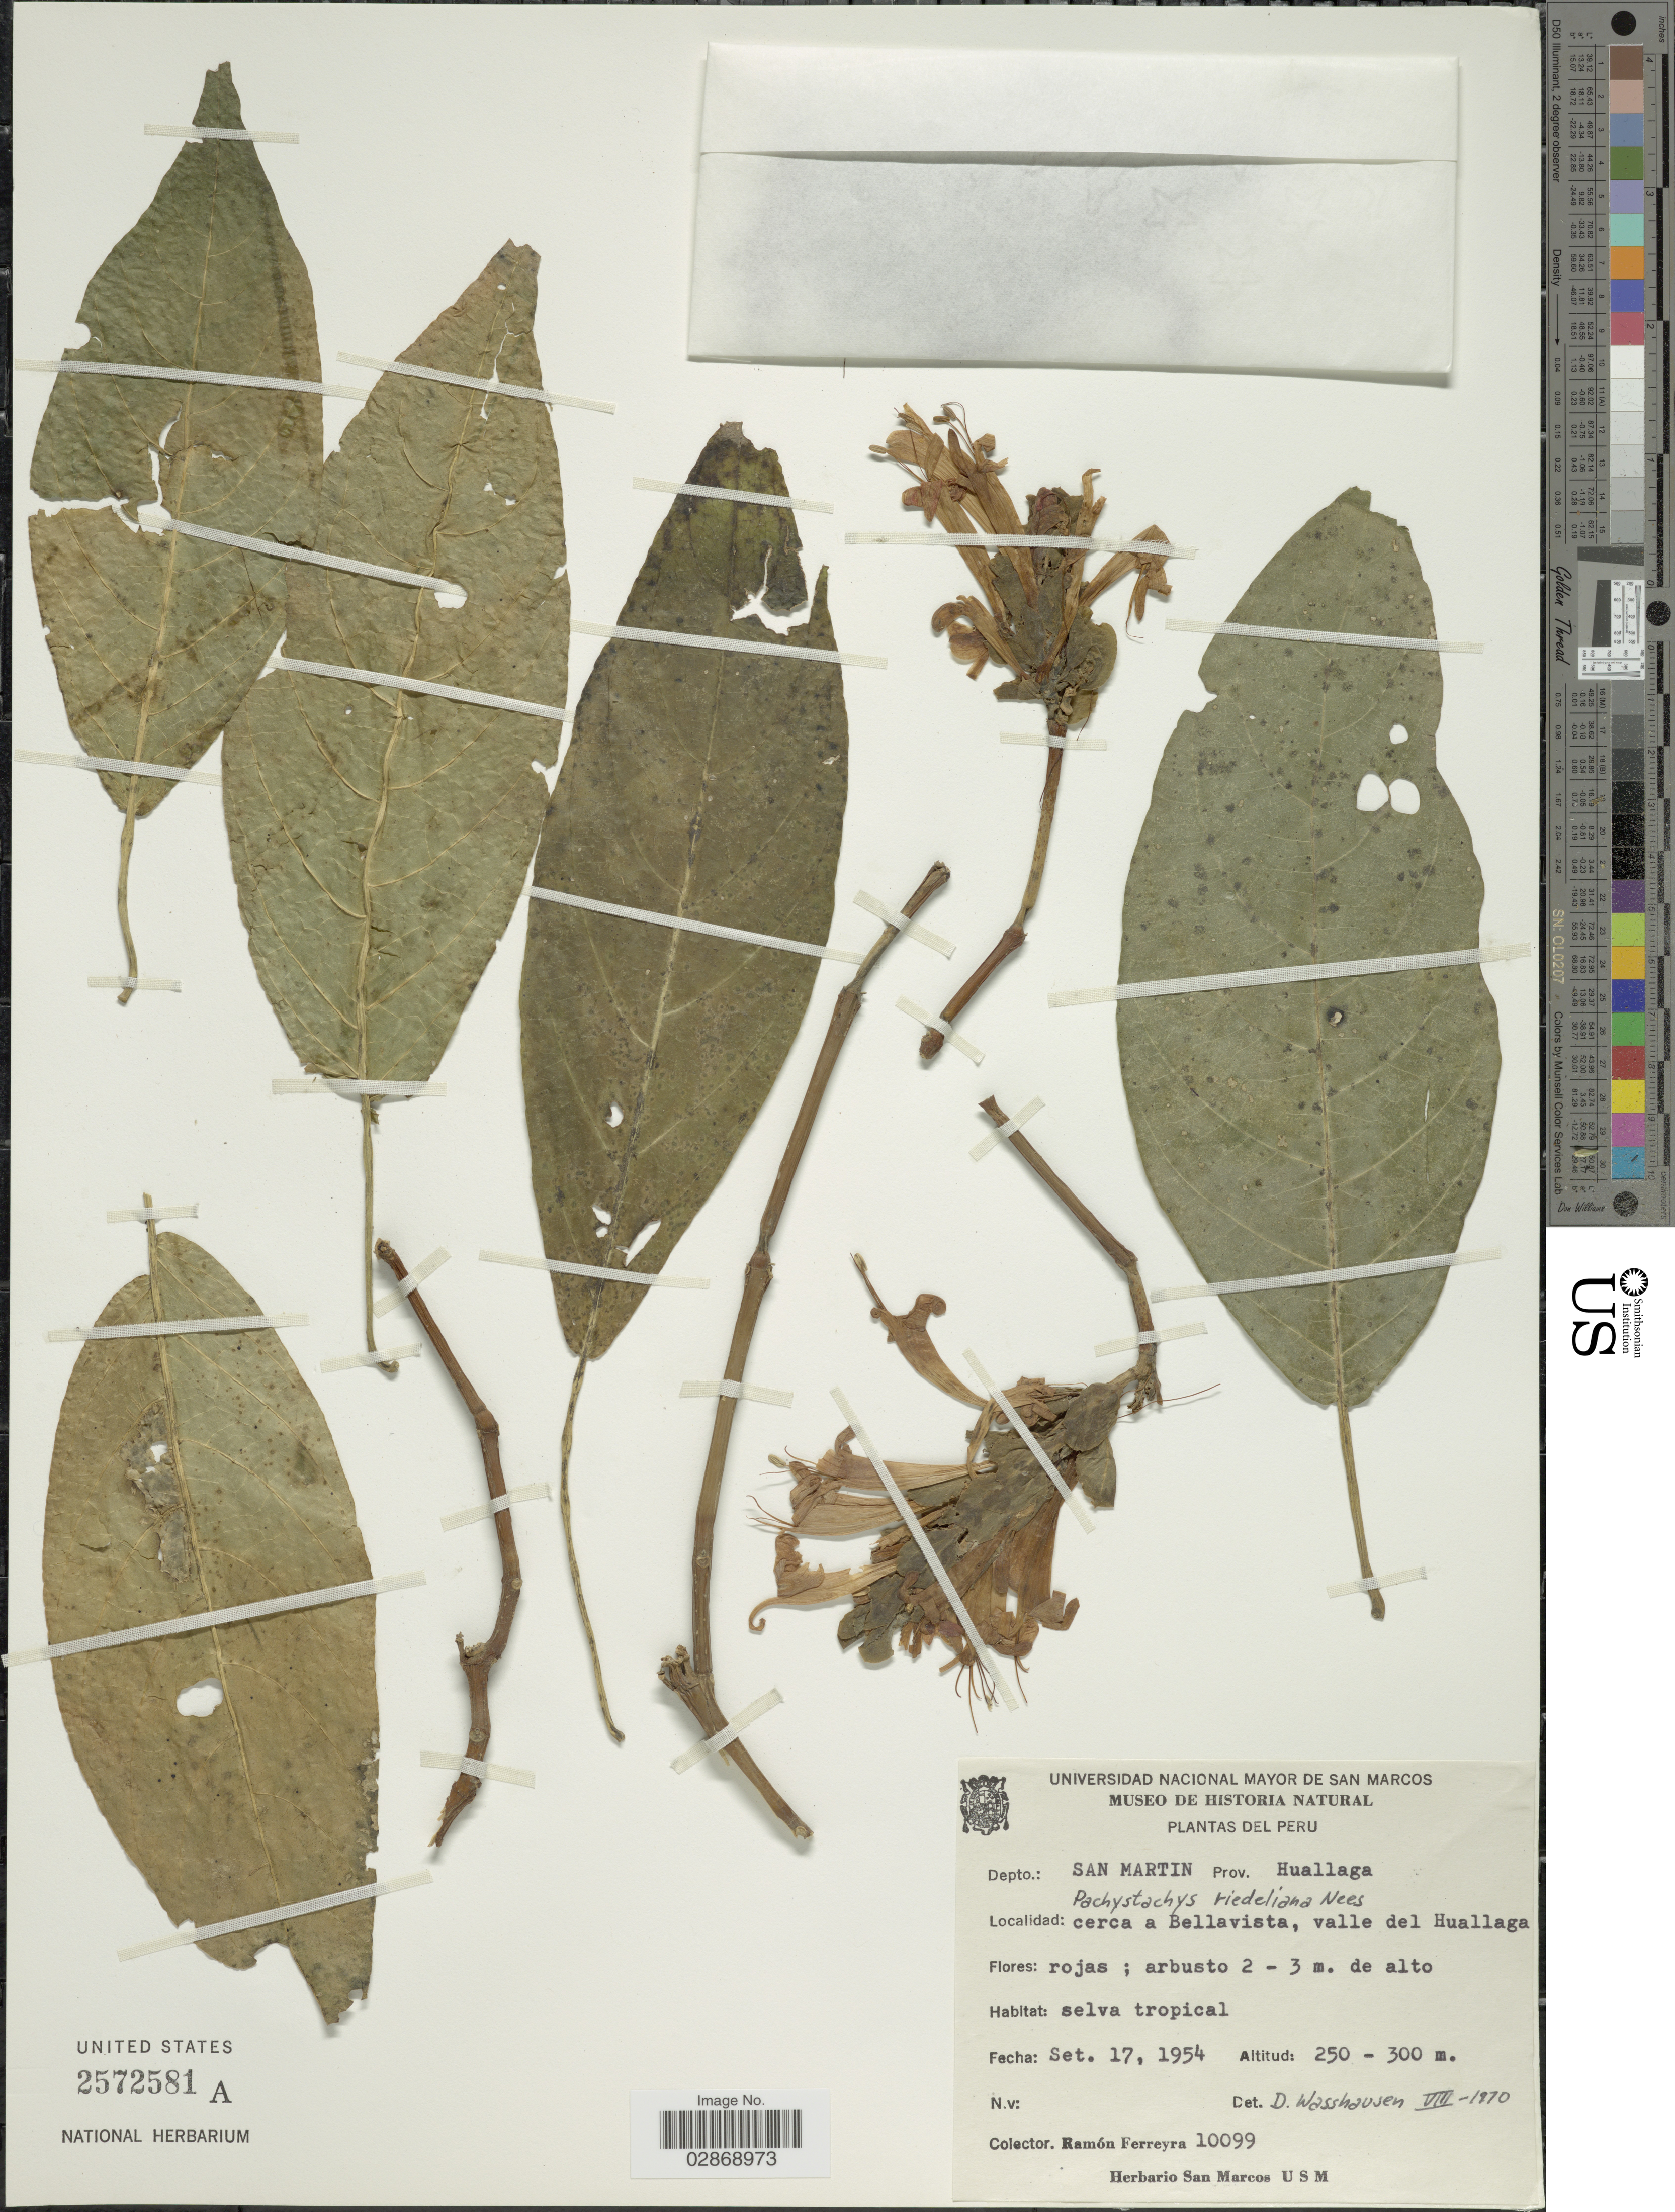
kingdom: Plantae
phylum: Tracheophyta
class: Magnoliopsida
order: Lamiales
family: Acanthaceae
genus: Pachystachys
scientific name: Pachystachys puberula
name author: Wassh.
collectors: R. A. Ferreyra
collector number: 10099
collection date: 1954-09-17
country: Peru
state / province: San Martín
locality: Depto.: San Martin, Prov. Huallaga, cerca a Bellavista, valle del Huallaga.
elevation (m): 250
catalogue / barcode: US 2572581A